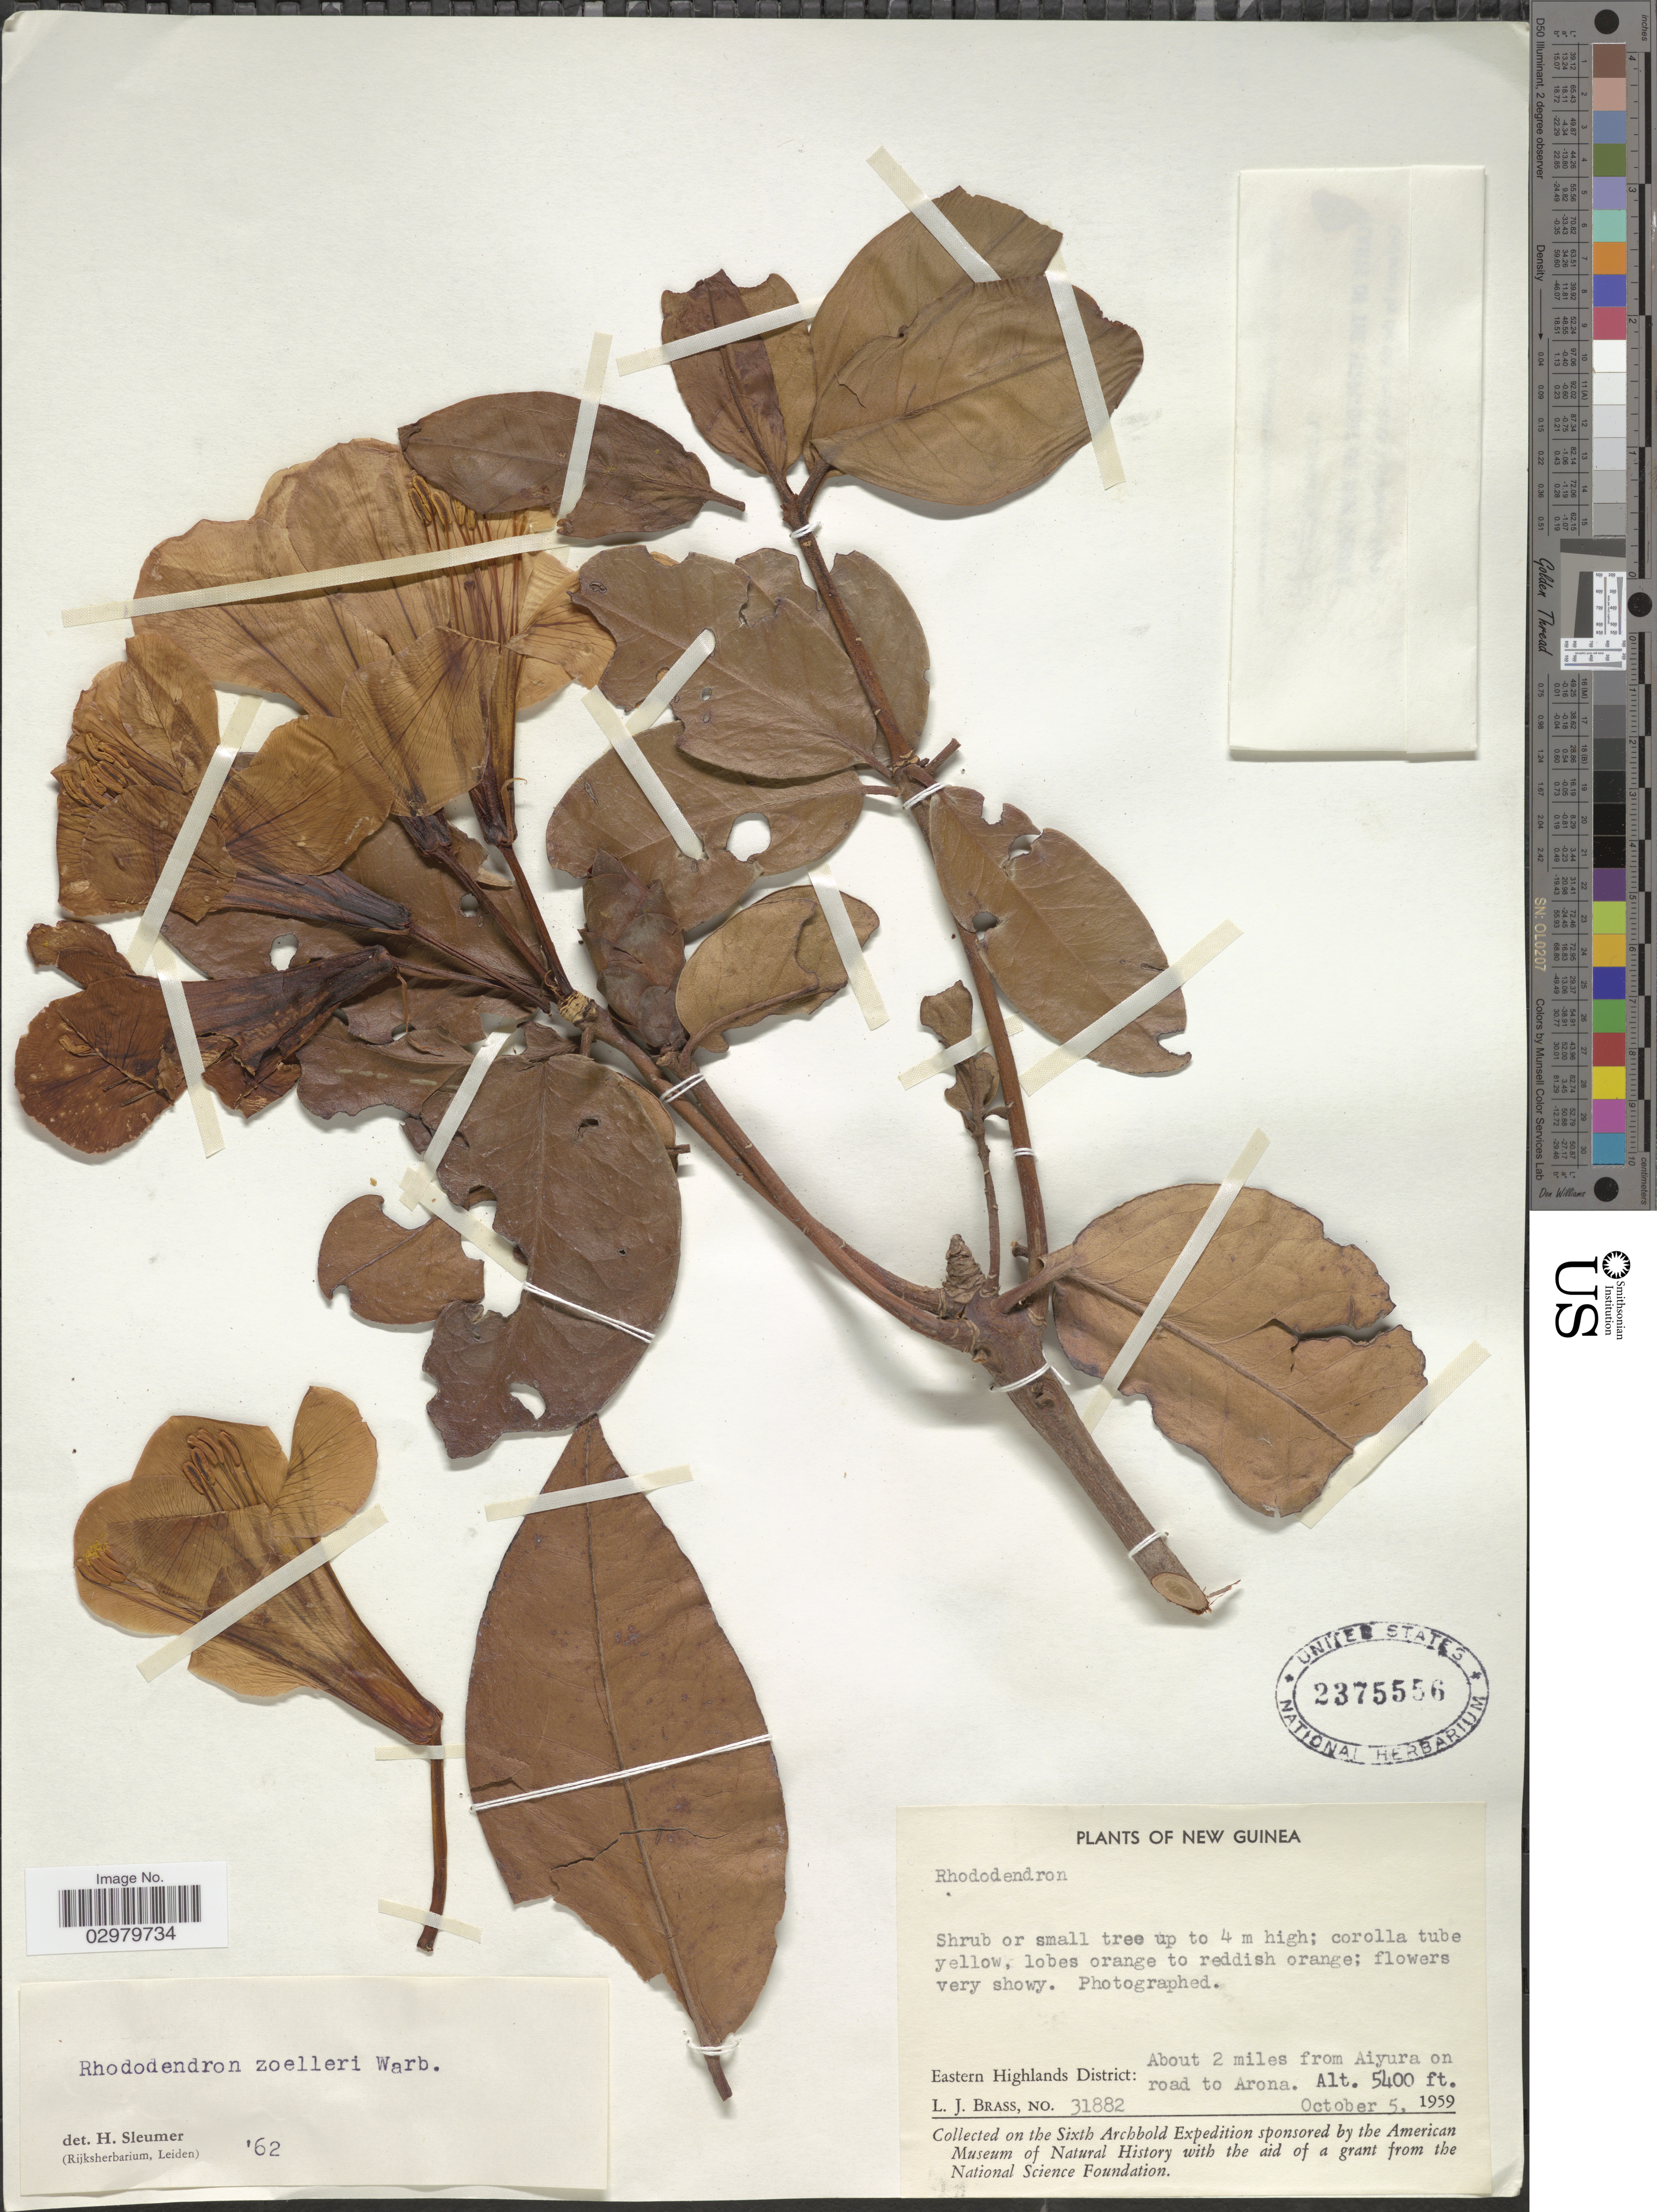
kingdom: Plantae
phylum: Tracheophyta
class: Magnoliopsida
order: Ericales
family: Ericaceae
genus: Rhododendron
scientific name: Rhododendron zoelleri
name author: Warb.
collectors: L. J. Brass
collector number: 31882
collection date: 1959-10-05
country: Papua New Guinea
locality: New Guinea. Eastern Highlands District: About 2 miles from Aiyura on road to Arona.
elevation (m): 1646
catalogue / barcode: US 2375556